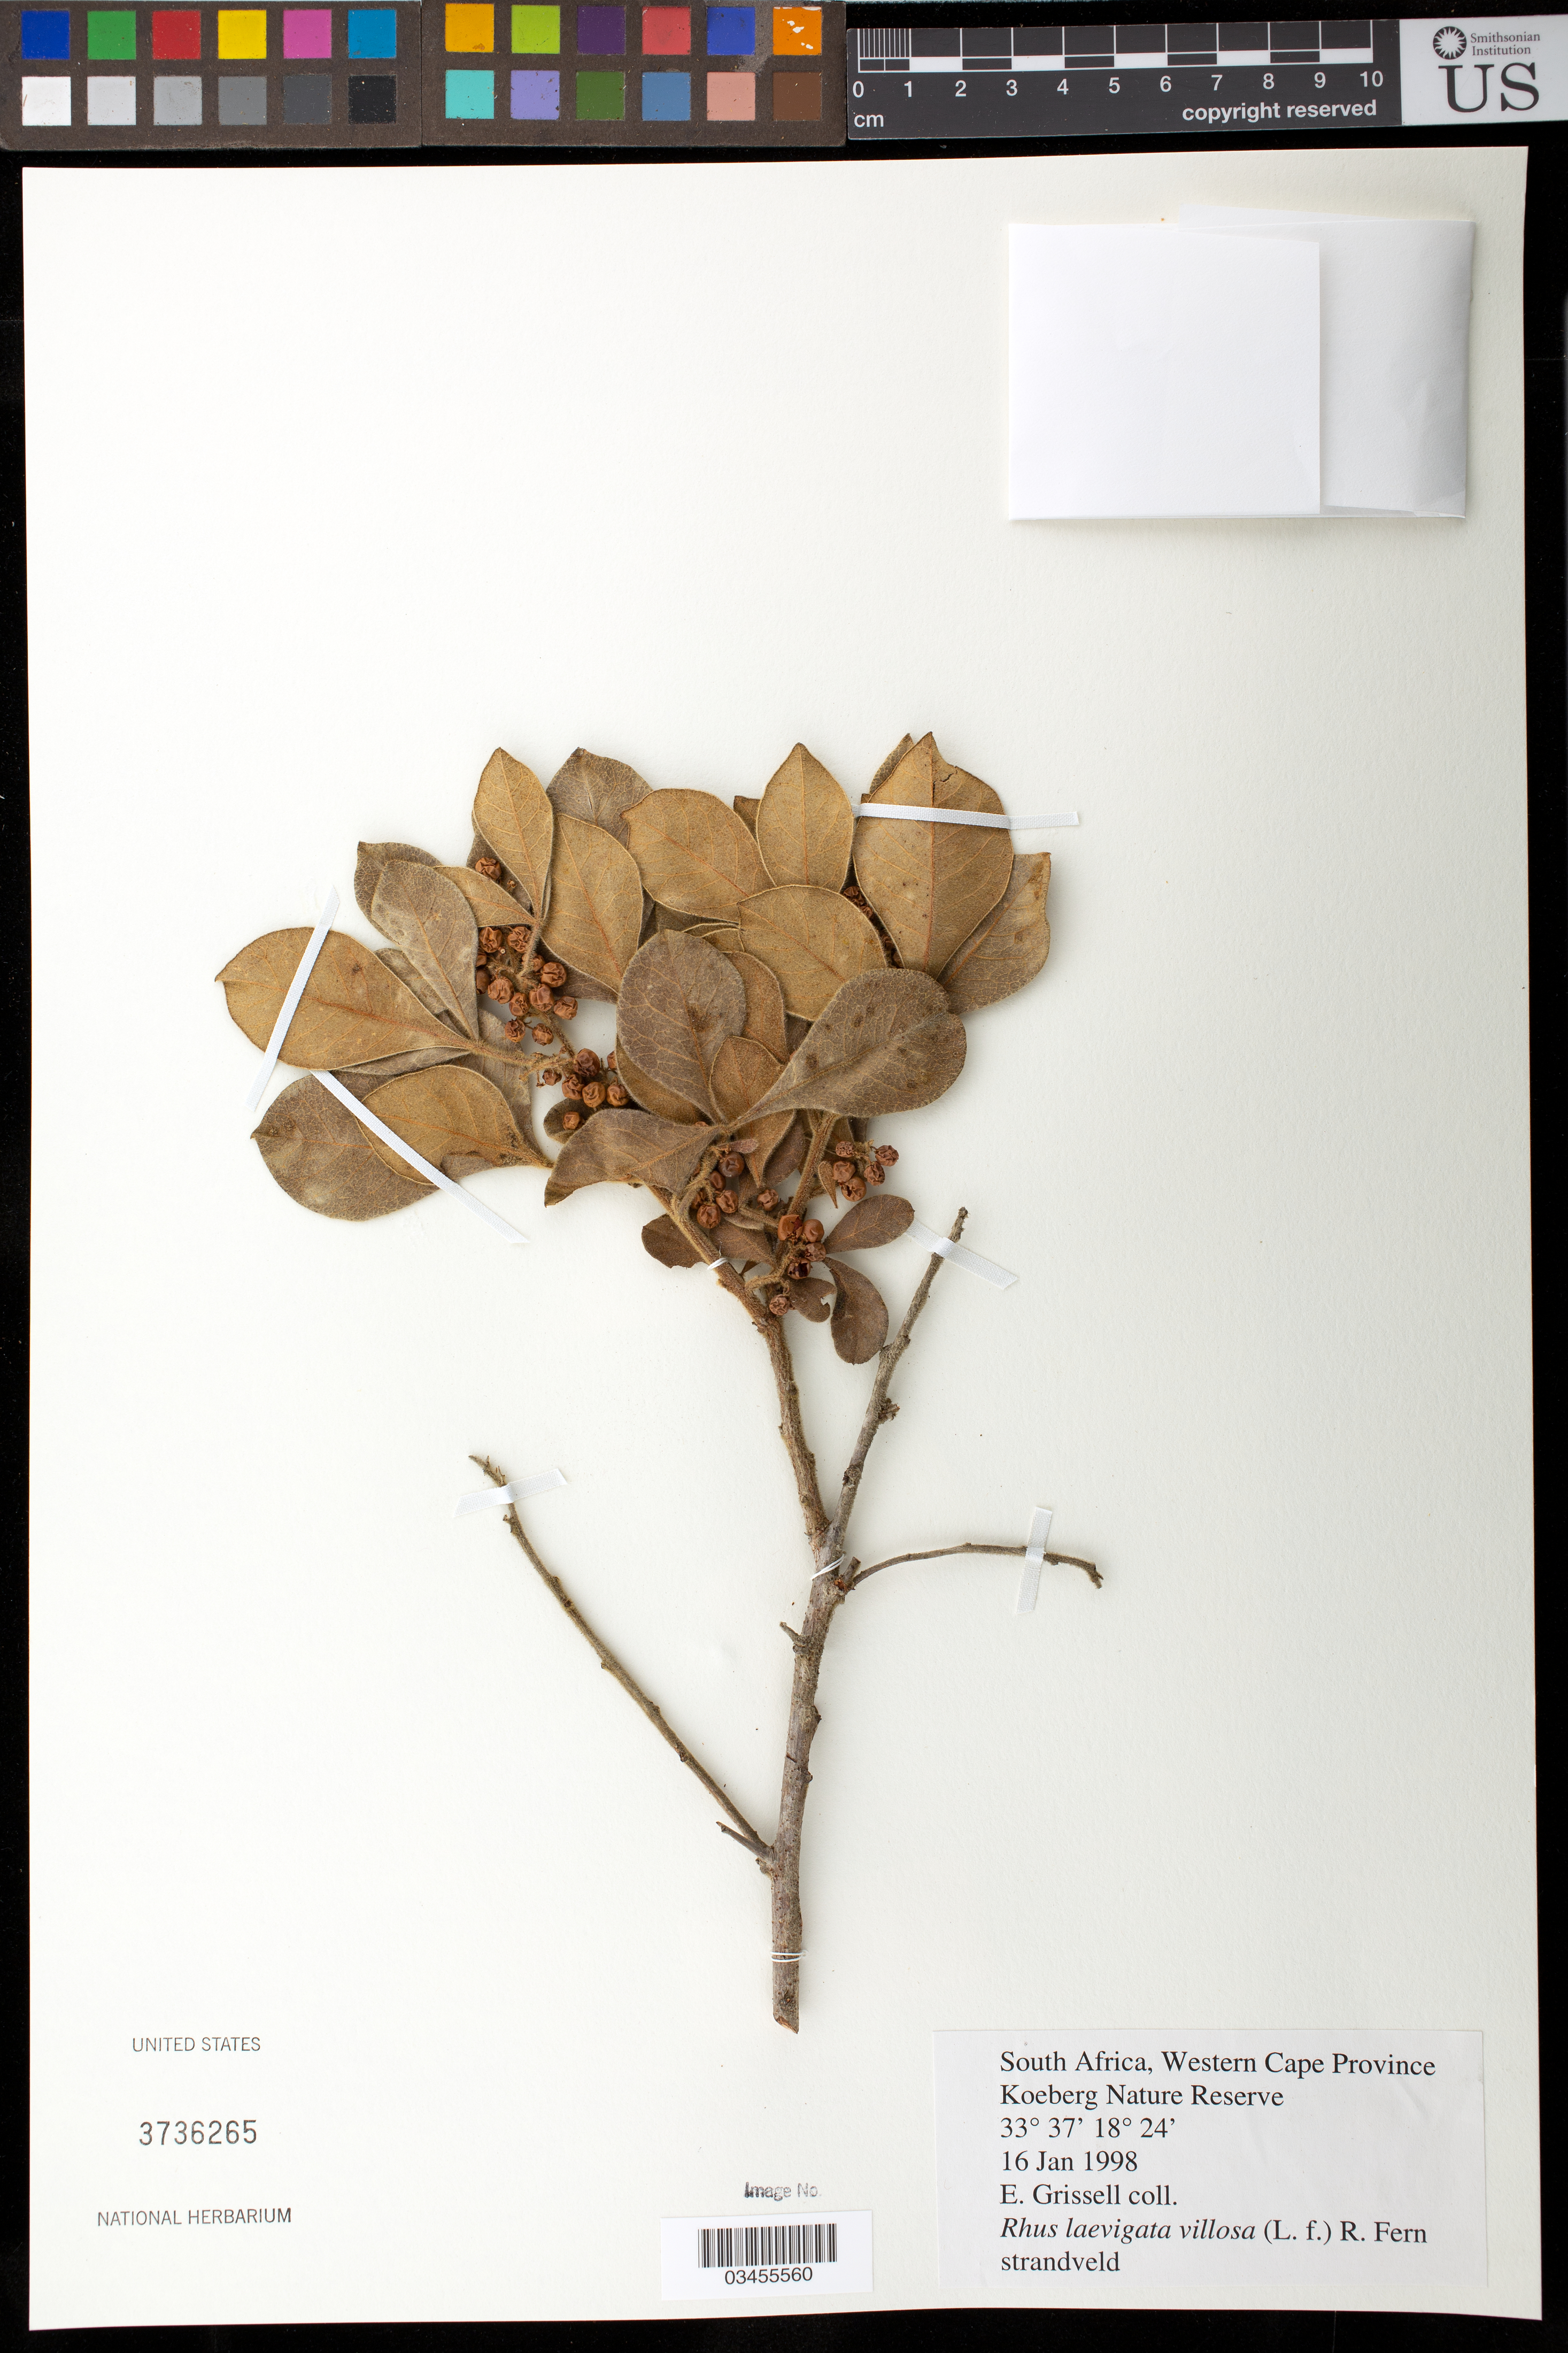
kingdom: Plantae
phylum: Tracheophyta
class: Magnoliopsida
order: Sapindales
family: Anacardiaceae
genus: Rhus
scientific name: Rhus laevigata var. villosa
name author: (L. f.) R. Fern.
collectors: E. Grissell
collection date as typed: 16 Jan 1998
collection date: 1998-01-16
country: South Africa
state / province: Western Cape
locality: Koeberg Nature Reserve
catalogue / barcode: US 3736265